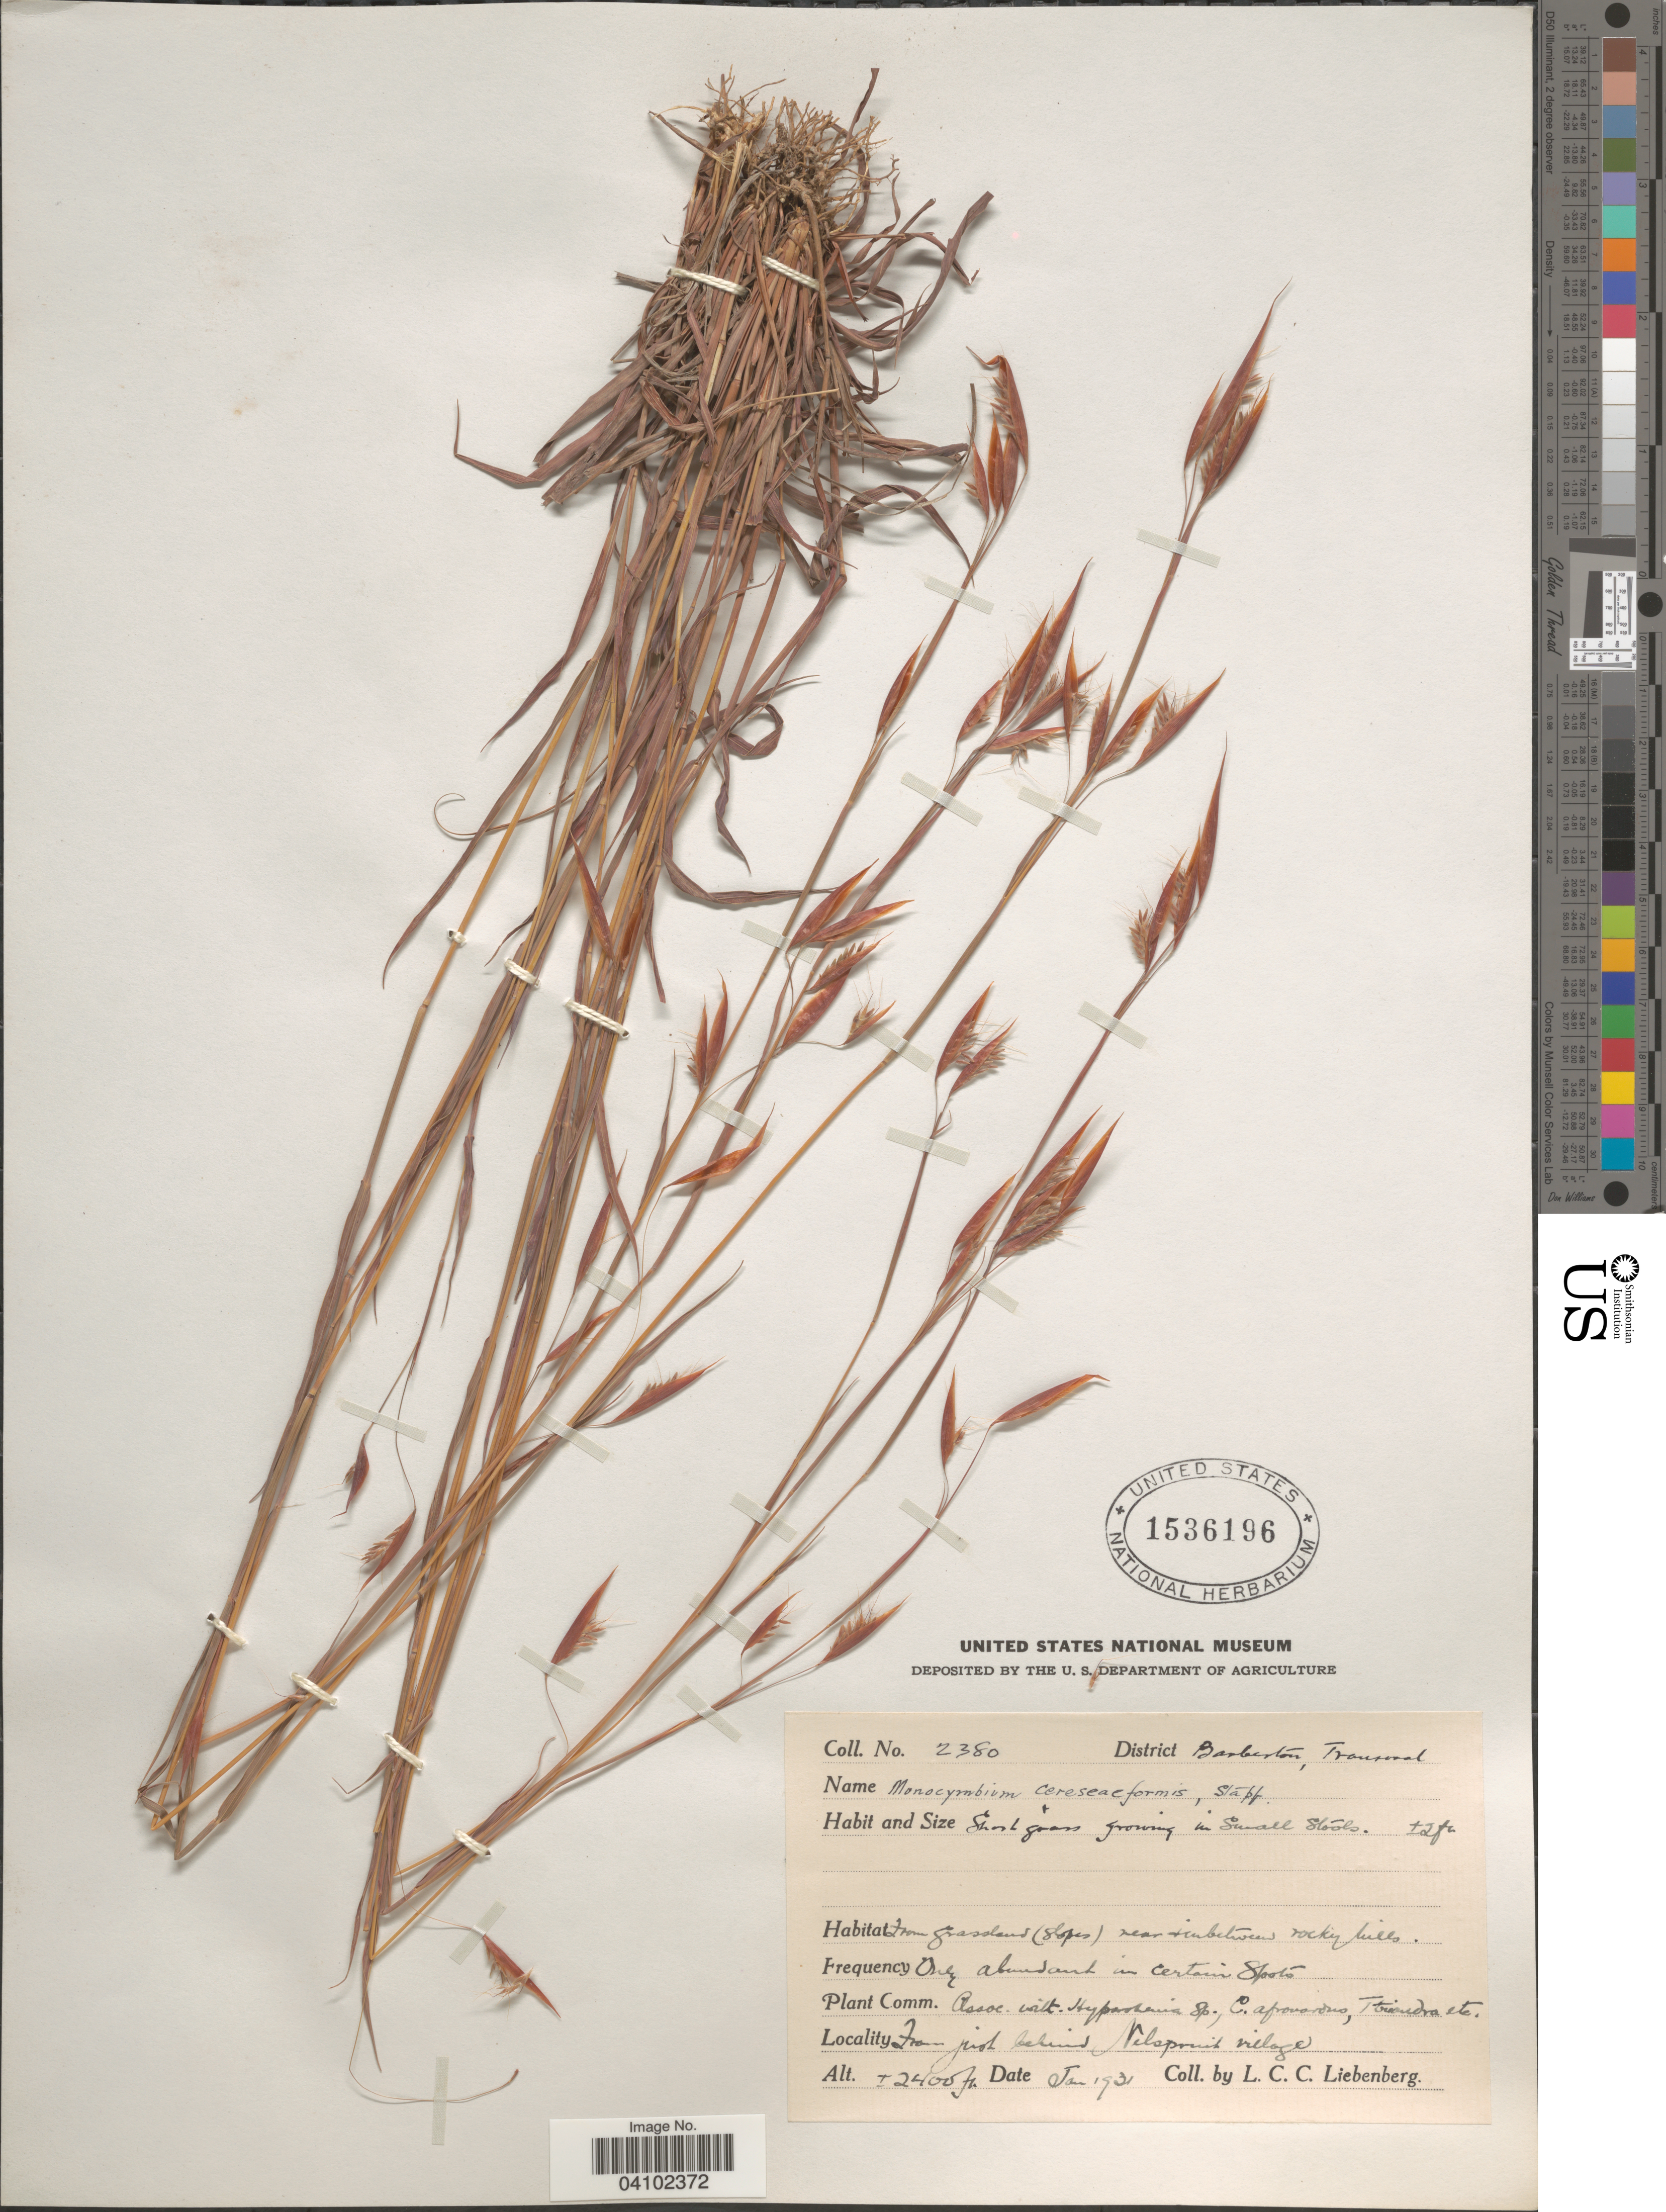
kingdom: Plantae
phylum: Tracheophyta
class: Liliopsida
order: Poales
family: Poaceae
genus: Monocymbium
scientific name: Monocymbium ceresiiforme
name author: (Nees) Stapf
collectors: L. Liebenberg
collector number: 2380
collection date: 1931-01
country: South Africa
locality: District Barberton. From just behind Nelspruit village.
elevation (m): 732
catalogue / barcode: US 1536196